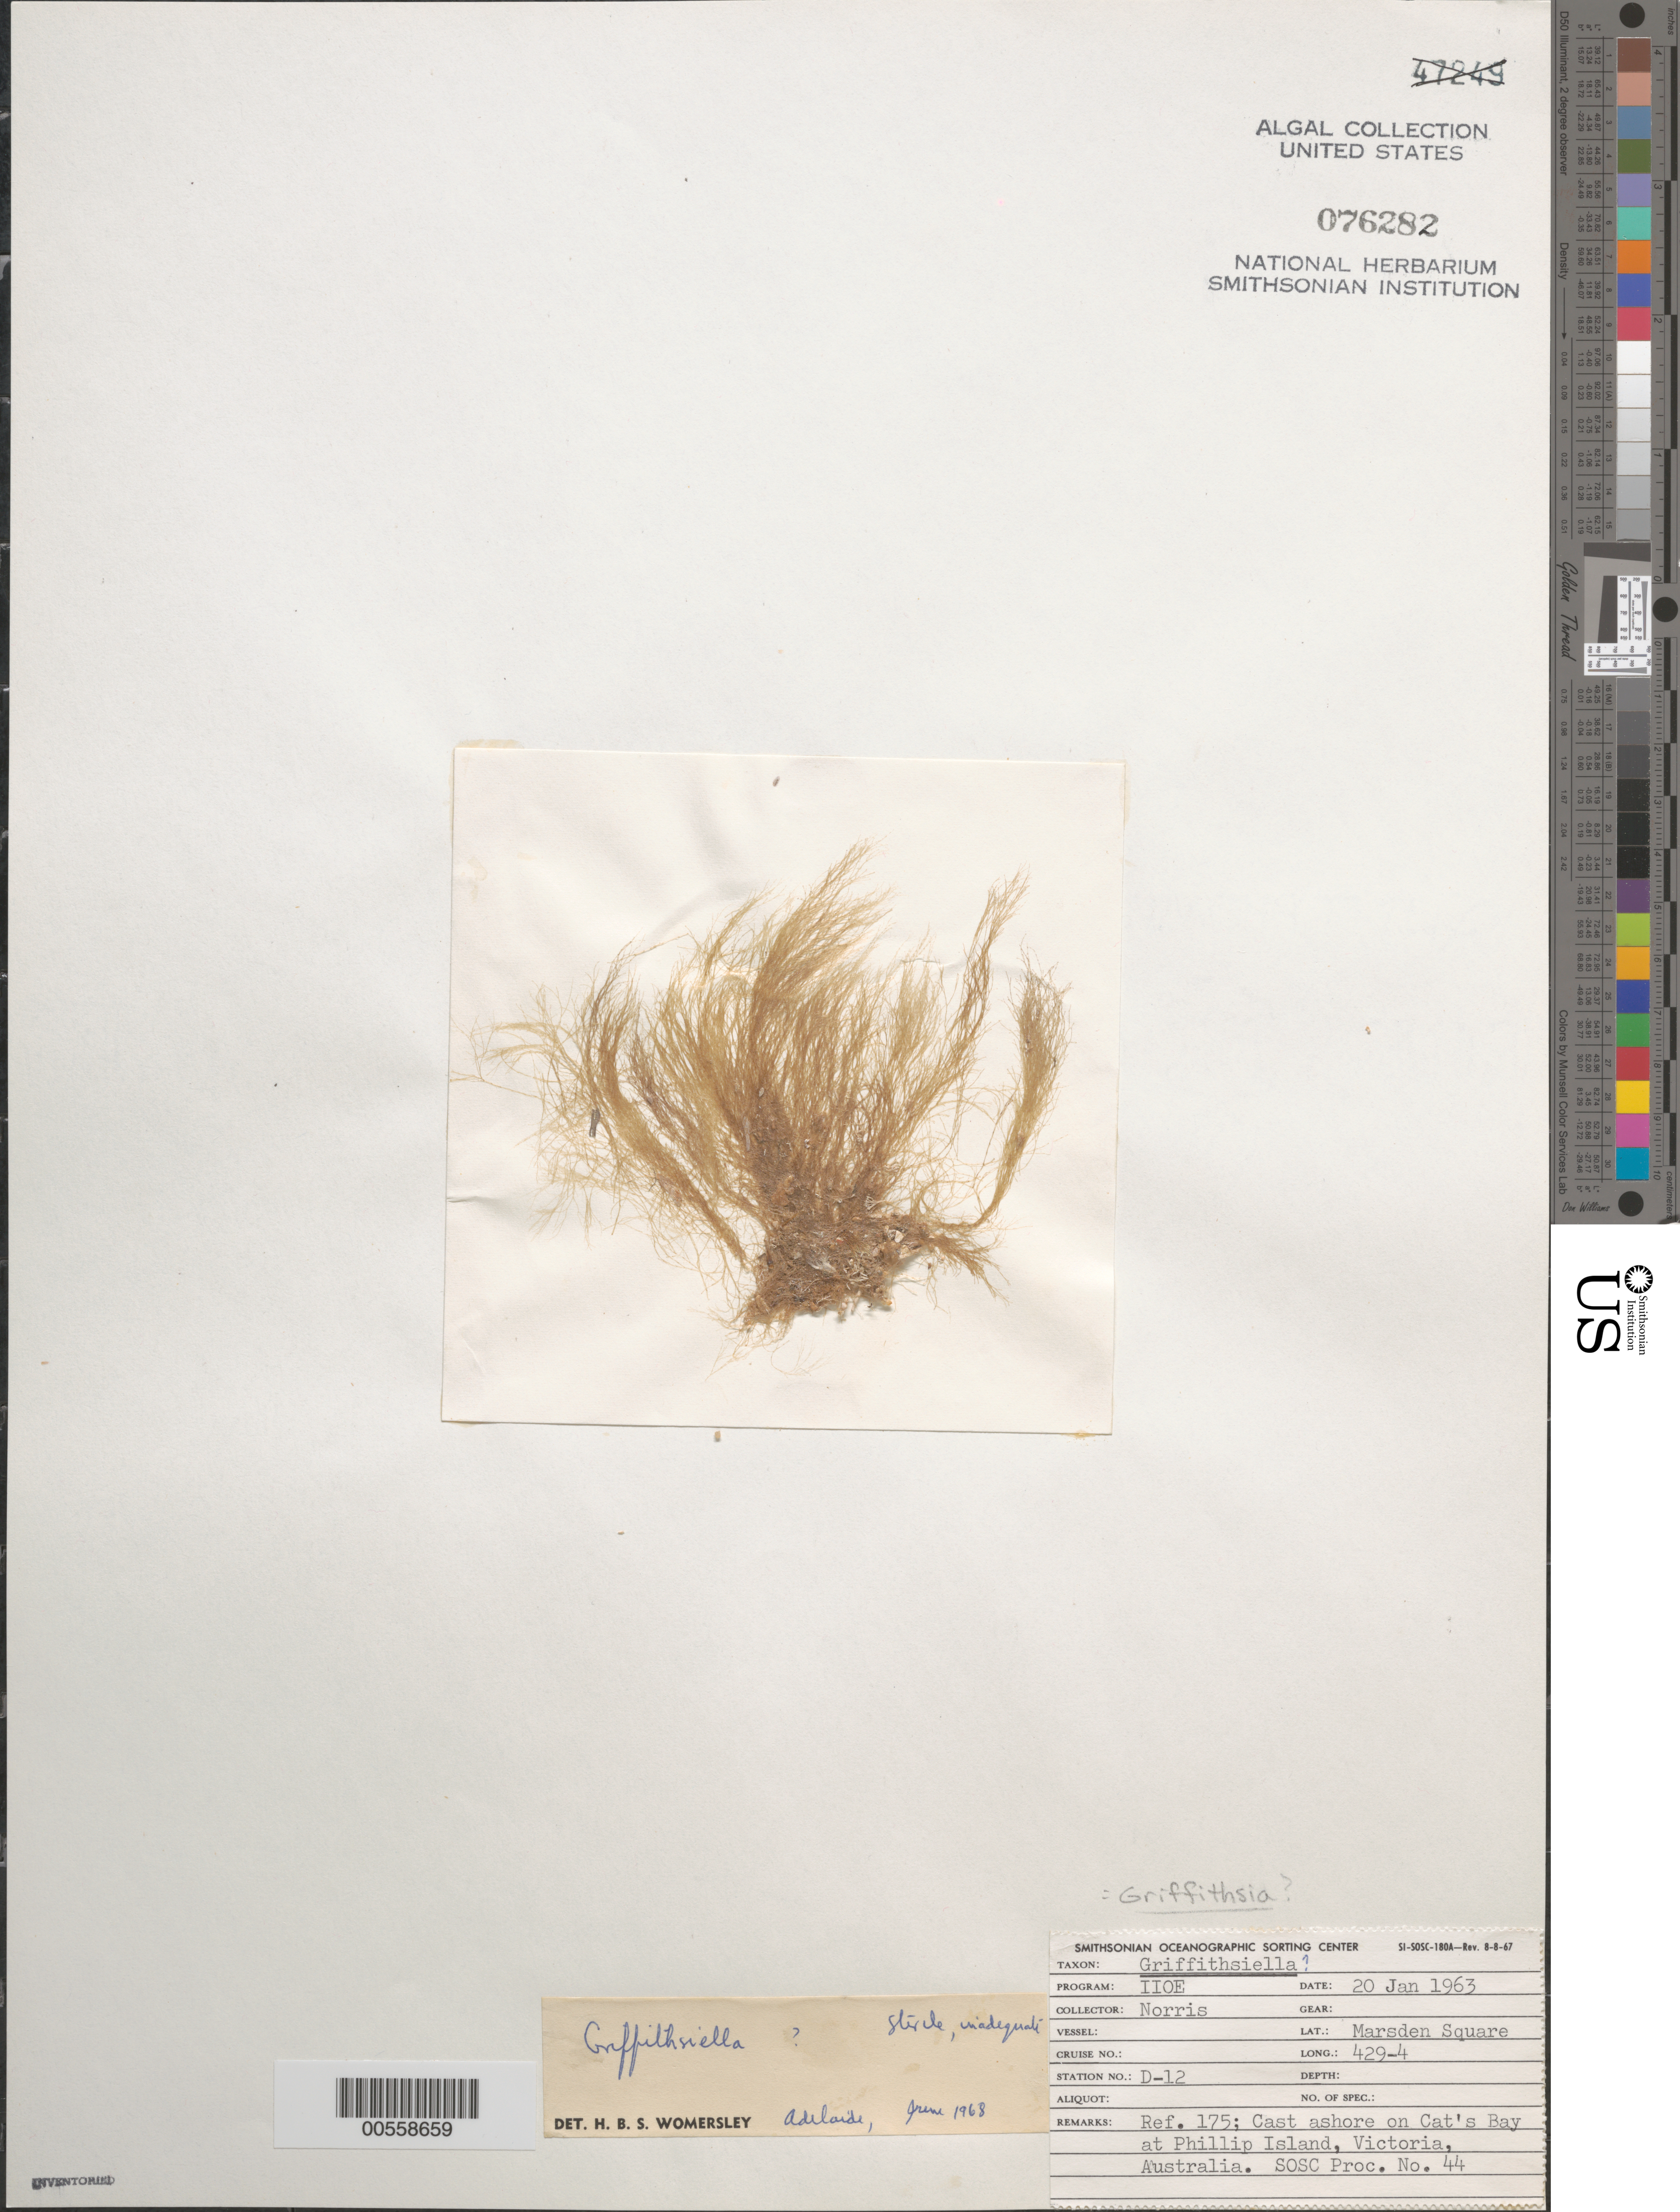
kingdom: Plantae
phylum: Rhodophyta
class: Florideophyceae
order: Ceramiales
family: Wrangeliaceae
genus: Griffithsia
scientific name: Griffithsia sp.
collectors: R. E. Norris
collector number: Station D-12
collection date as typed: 20 Jan 1963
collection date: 1963-01-20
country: Australia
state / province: Victoria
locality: Cat's bay, phillip island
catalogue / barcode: US 76282